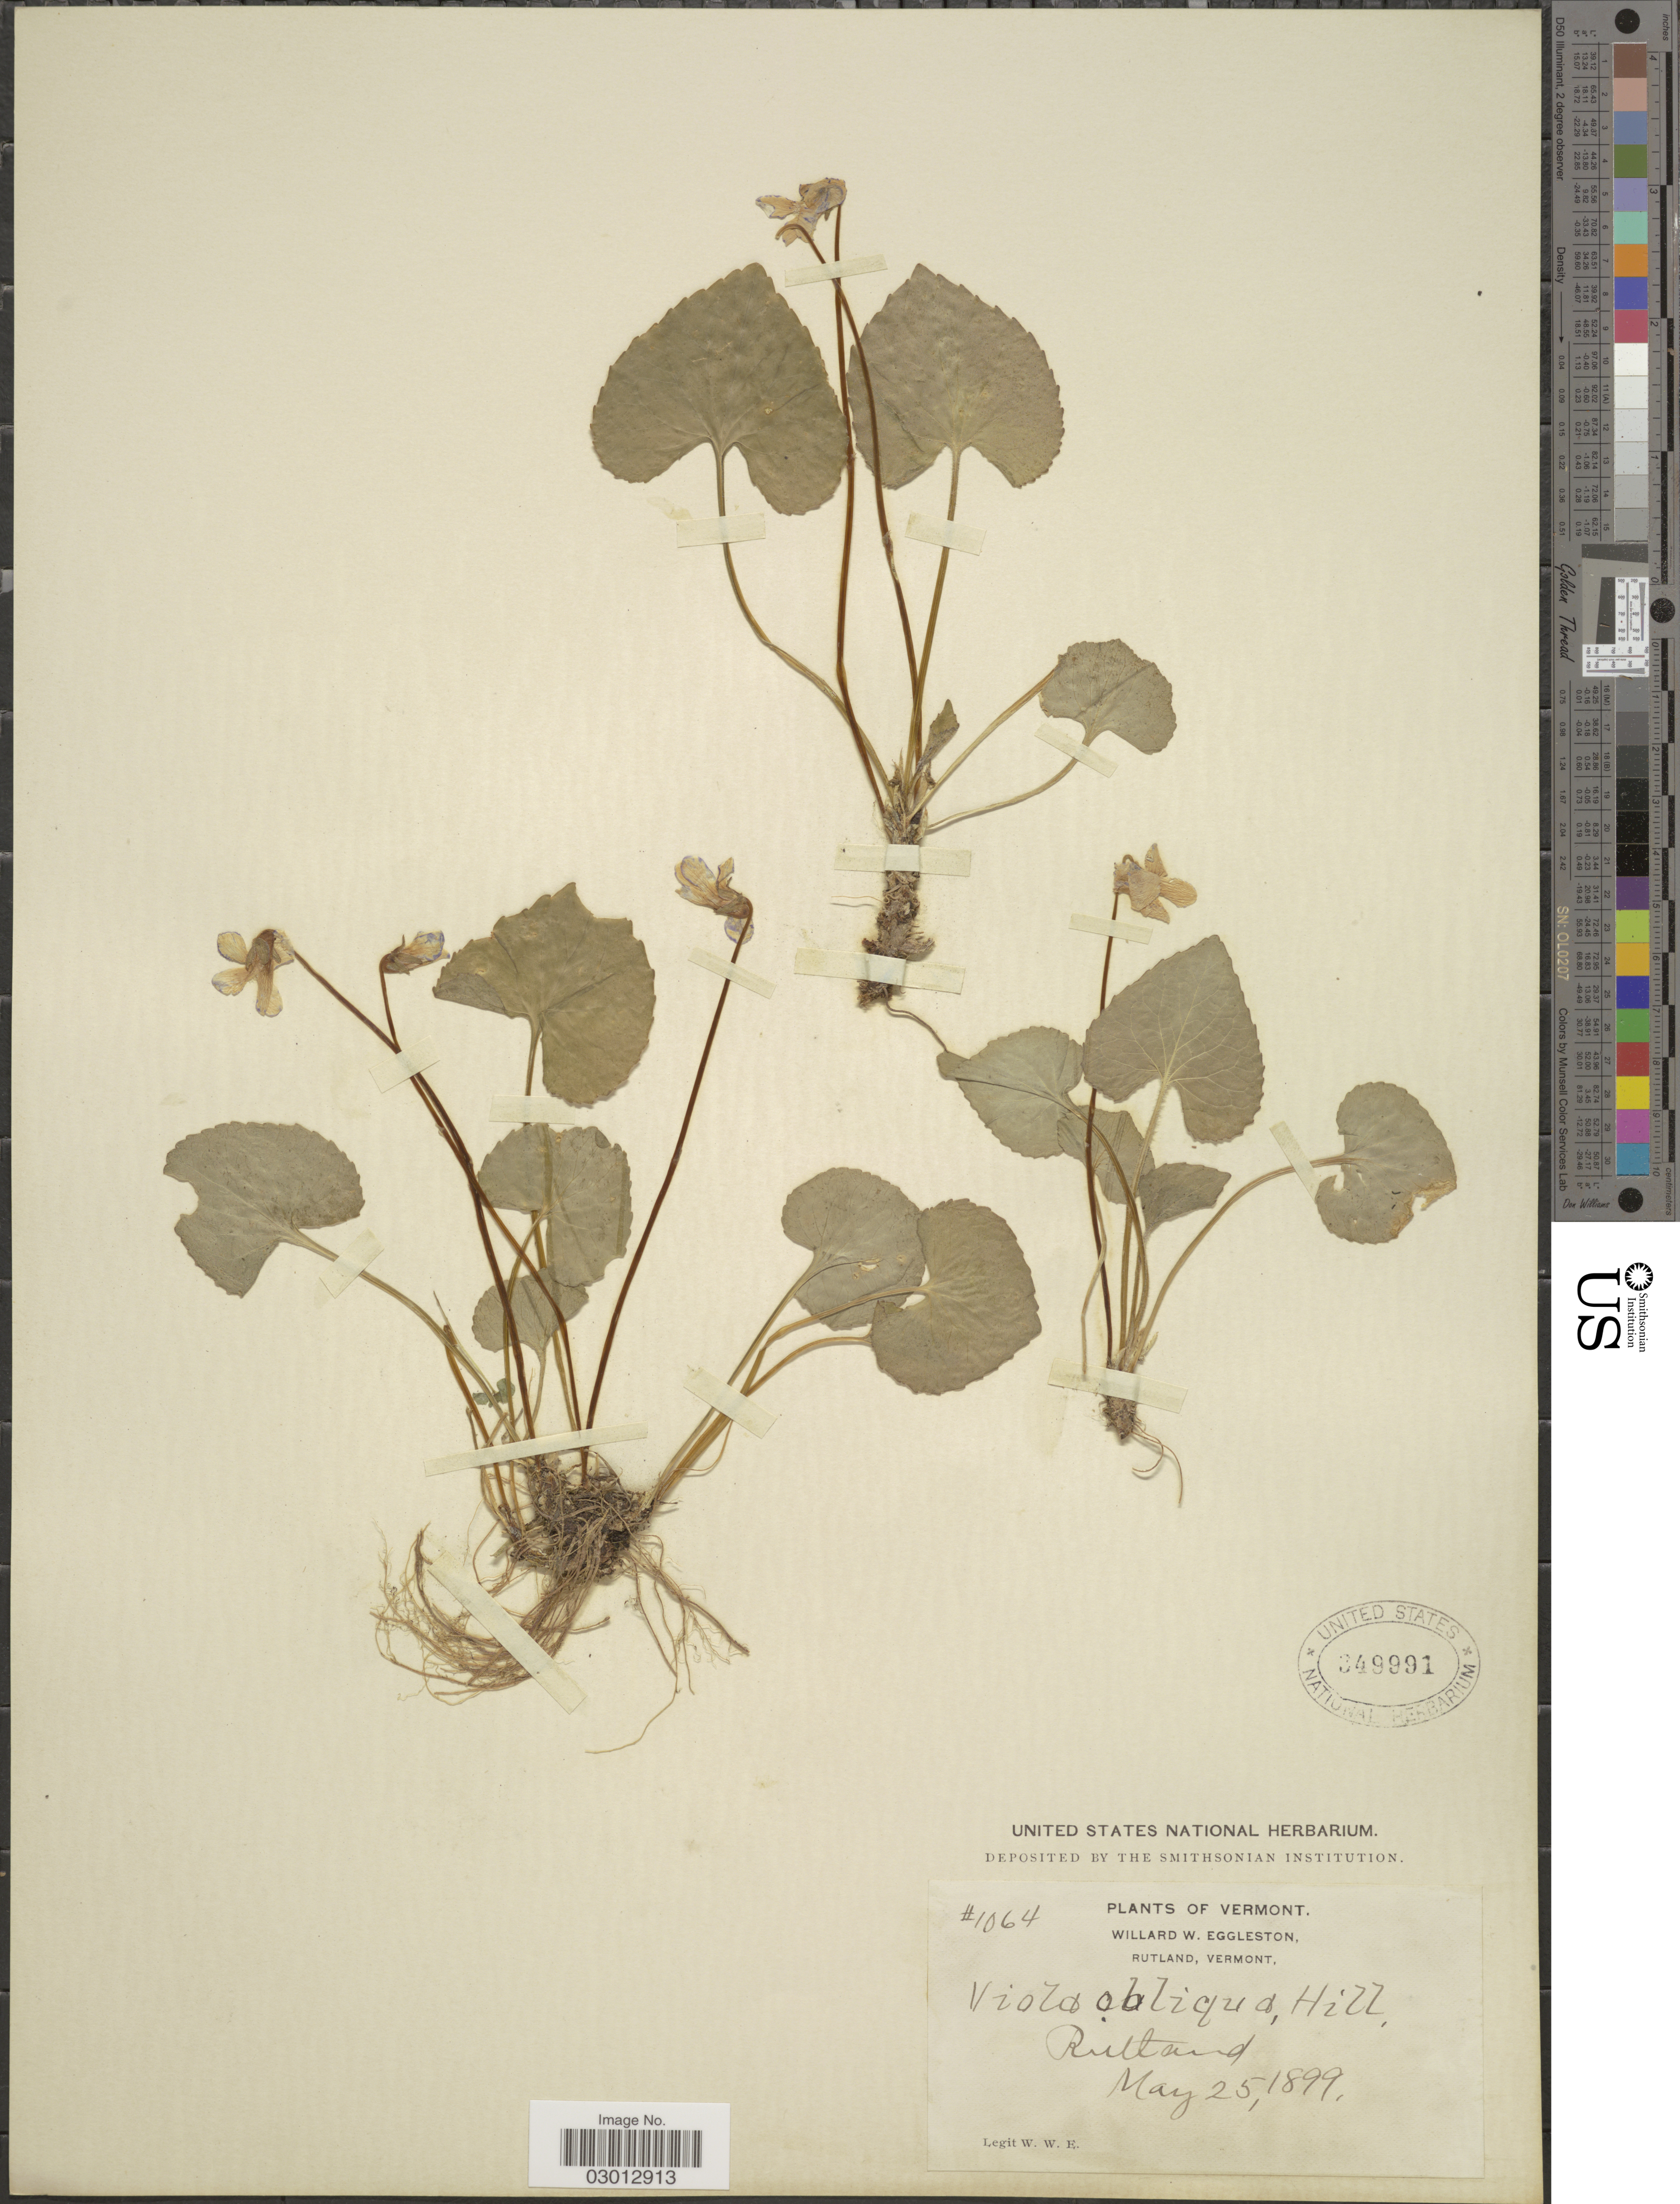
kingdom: Plantae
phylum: Tracheophyta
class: Magnoliopsida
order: Malpighiales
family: Violaceae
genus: Viola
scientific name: Viola papilionacea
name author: Pursh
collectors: W. W. Eggleston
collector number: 1064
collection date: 1899-05-25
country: United States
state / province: Vermont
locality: Rutland.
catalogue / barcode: US 349991